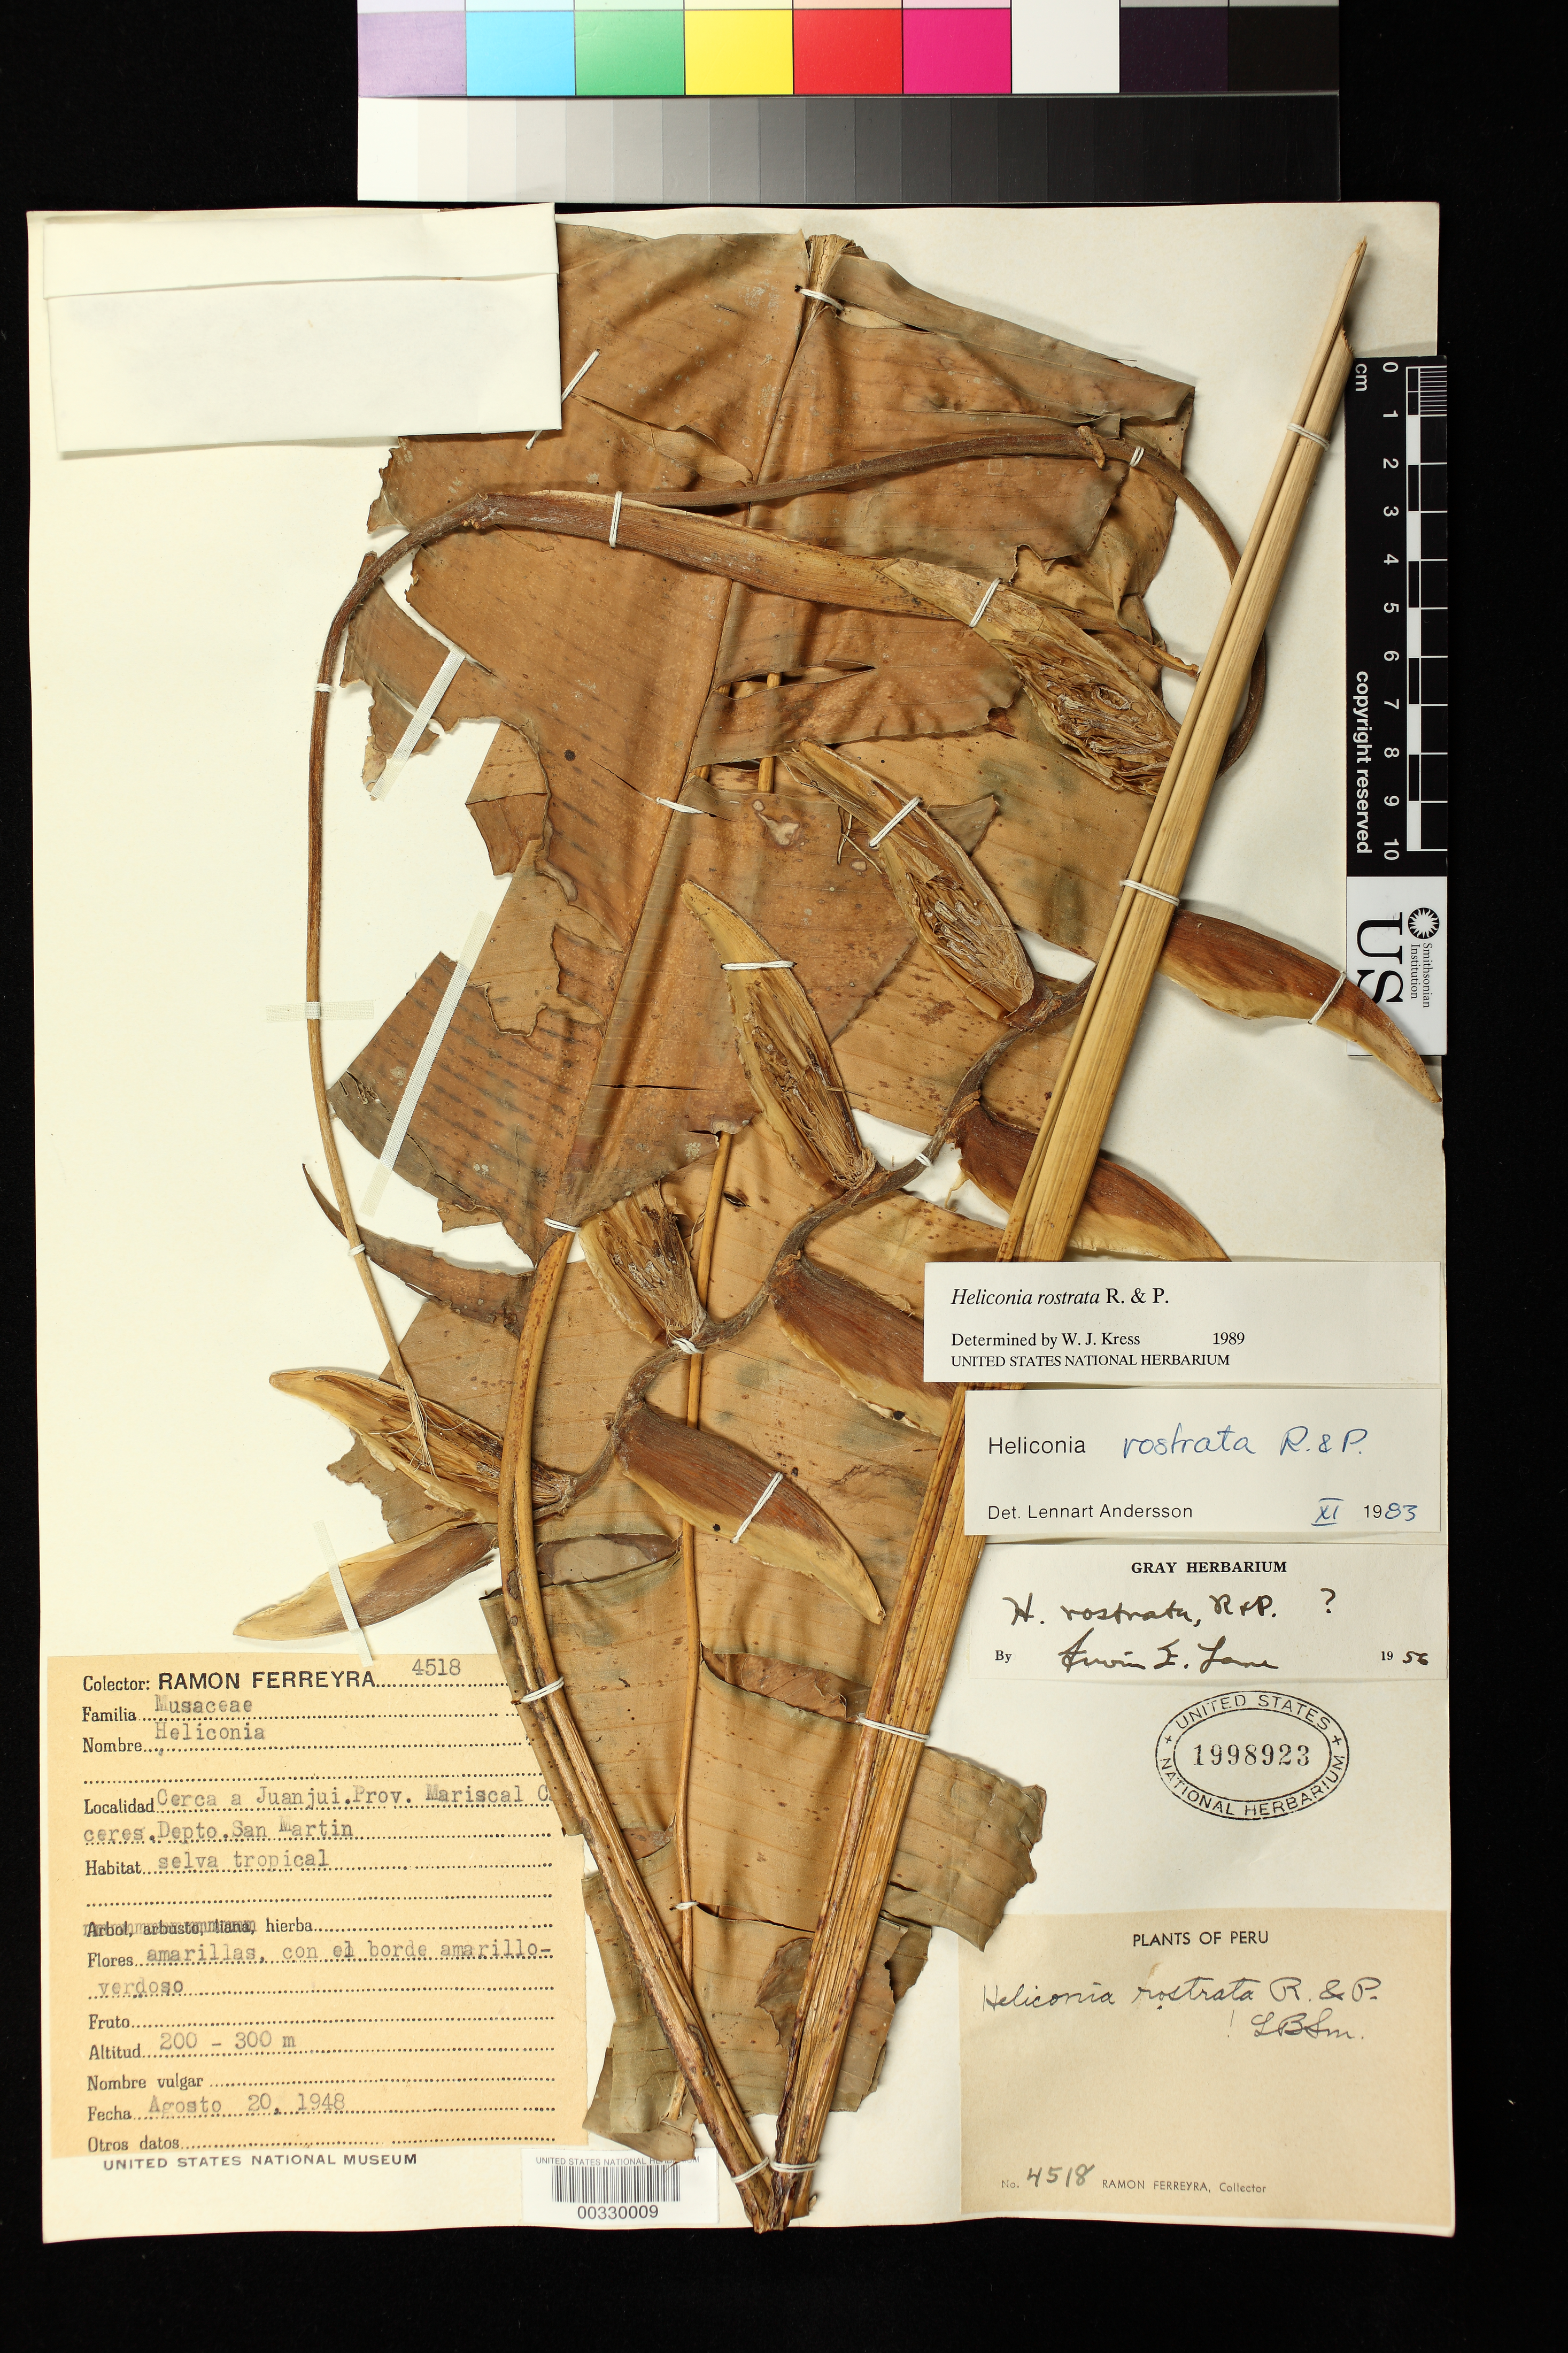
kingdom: Plantae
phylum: Tracheophyta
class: Liliopsida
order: Zingiberales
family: Heliconiaceae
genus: Heliconia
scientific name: Heliconia rostrata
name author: Ruiz & Pav.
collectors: R. A. Ferreyra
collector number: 4518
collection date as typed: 20 Aug 1948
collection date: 1948-08-20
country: Peru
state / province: San Martín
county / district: Mariscal Cáceres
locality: Near juanjui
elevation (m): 200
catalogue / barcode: US 1998923